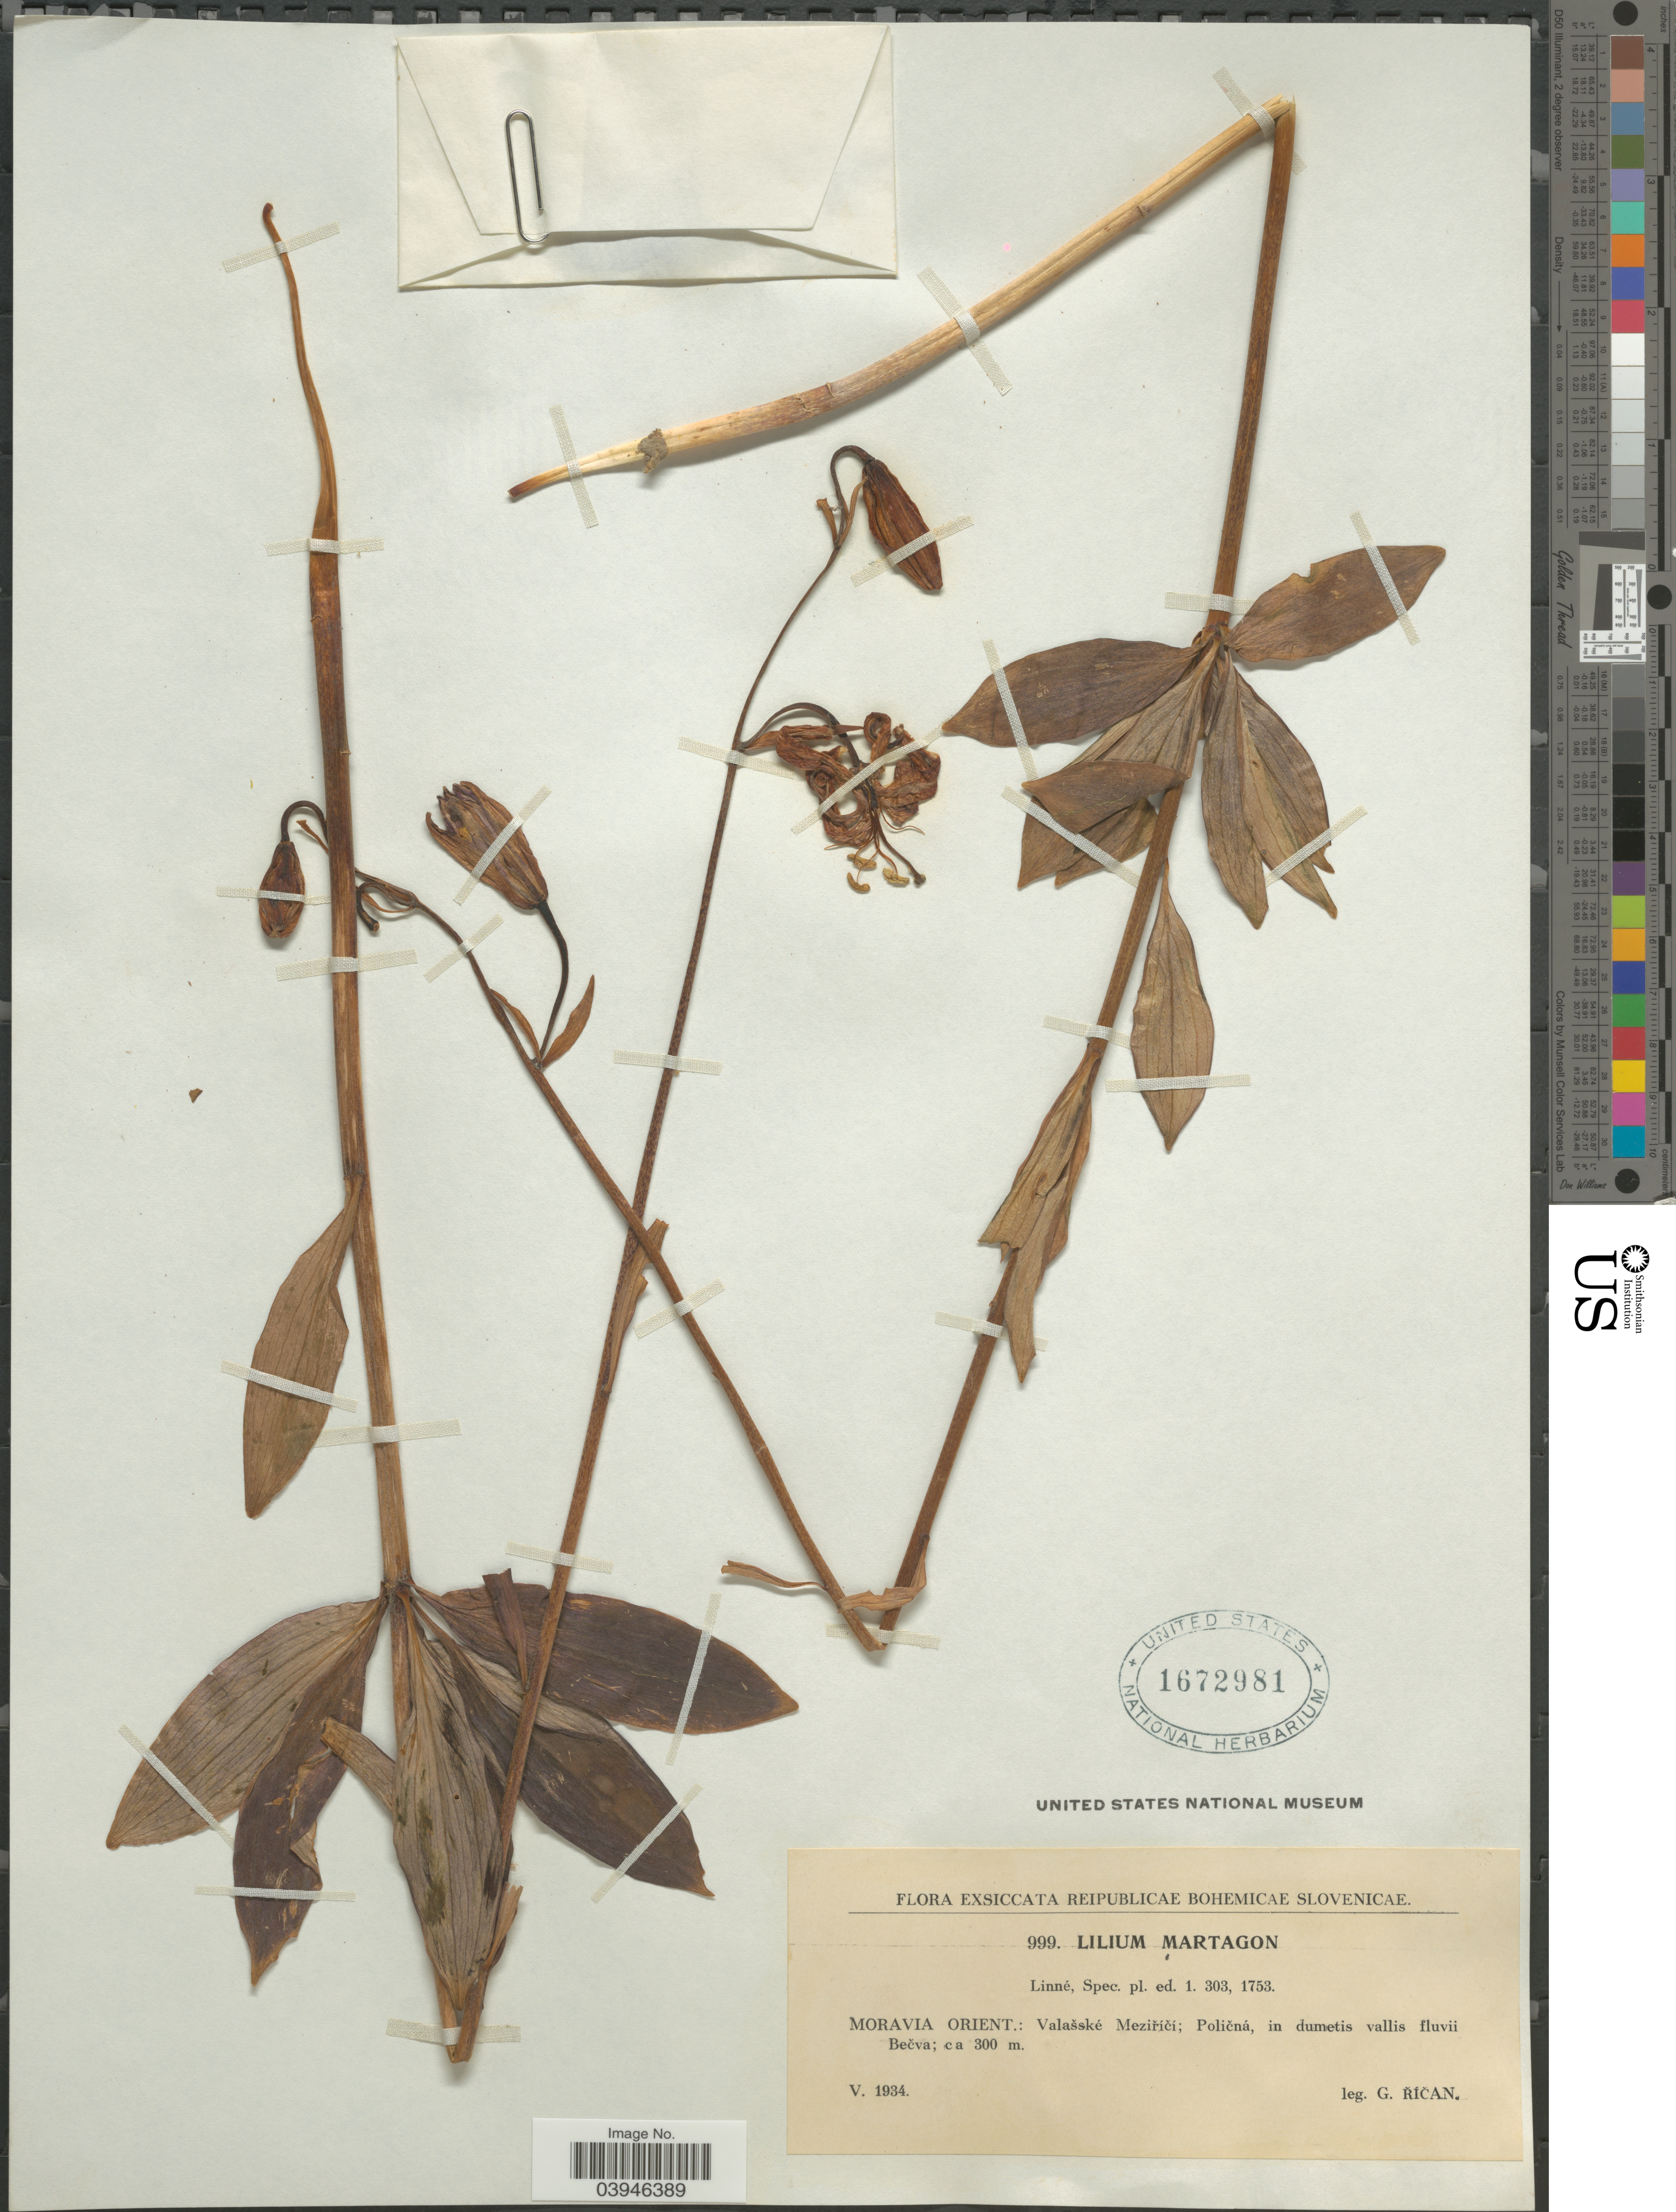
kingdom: Plantae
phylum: Tracheophyta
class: Liliopsida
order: Liliales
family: Liliaceae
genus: Lilium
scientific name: Lilium martagon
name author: L.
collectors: G. Rican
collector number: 999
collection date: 1934-05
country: Czechia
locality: Reipublicae Bohemicae Slovenicae. Moravia Orient.: Valašské Meziříĉí; Poliĉná, in dumetis vallis fluvii Beĉva.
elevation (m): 300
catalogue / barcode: US 1672981